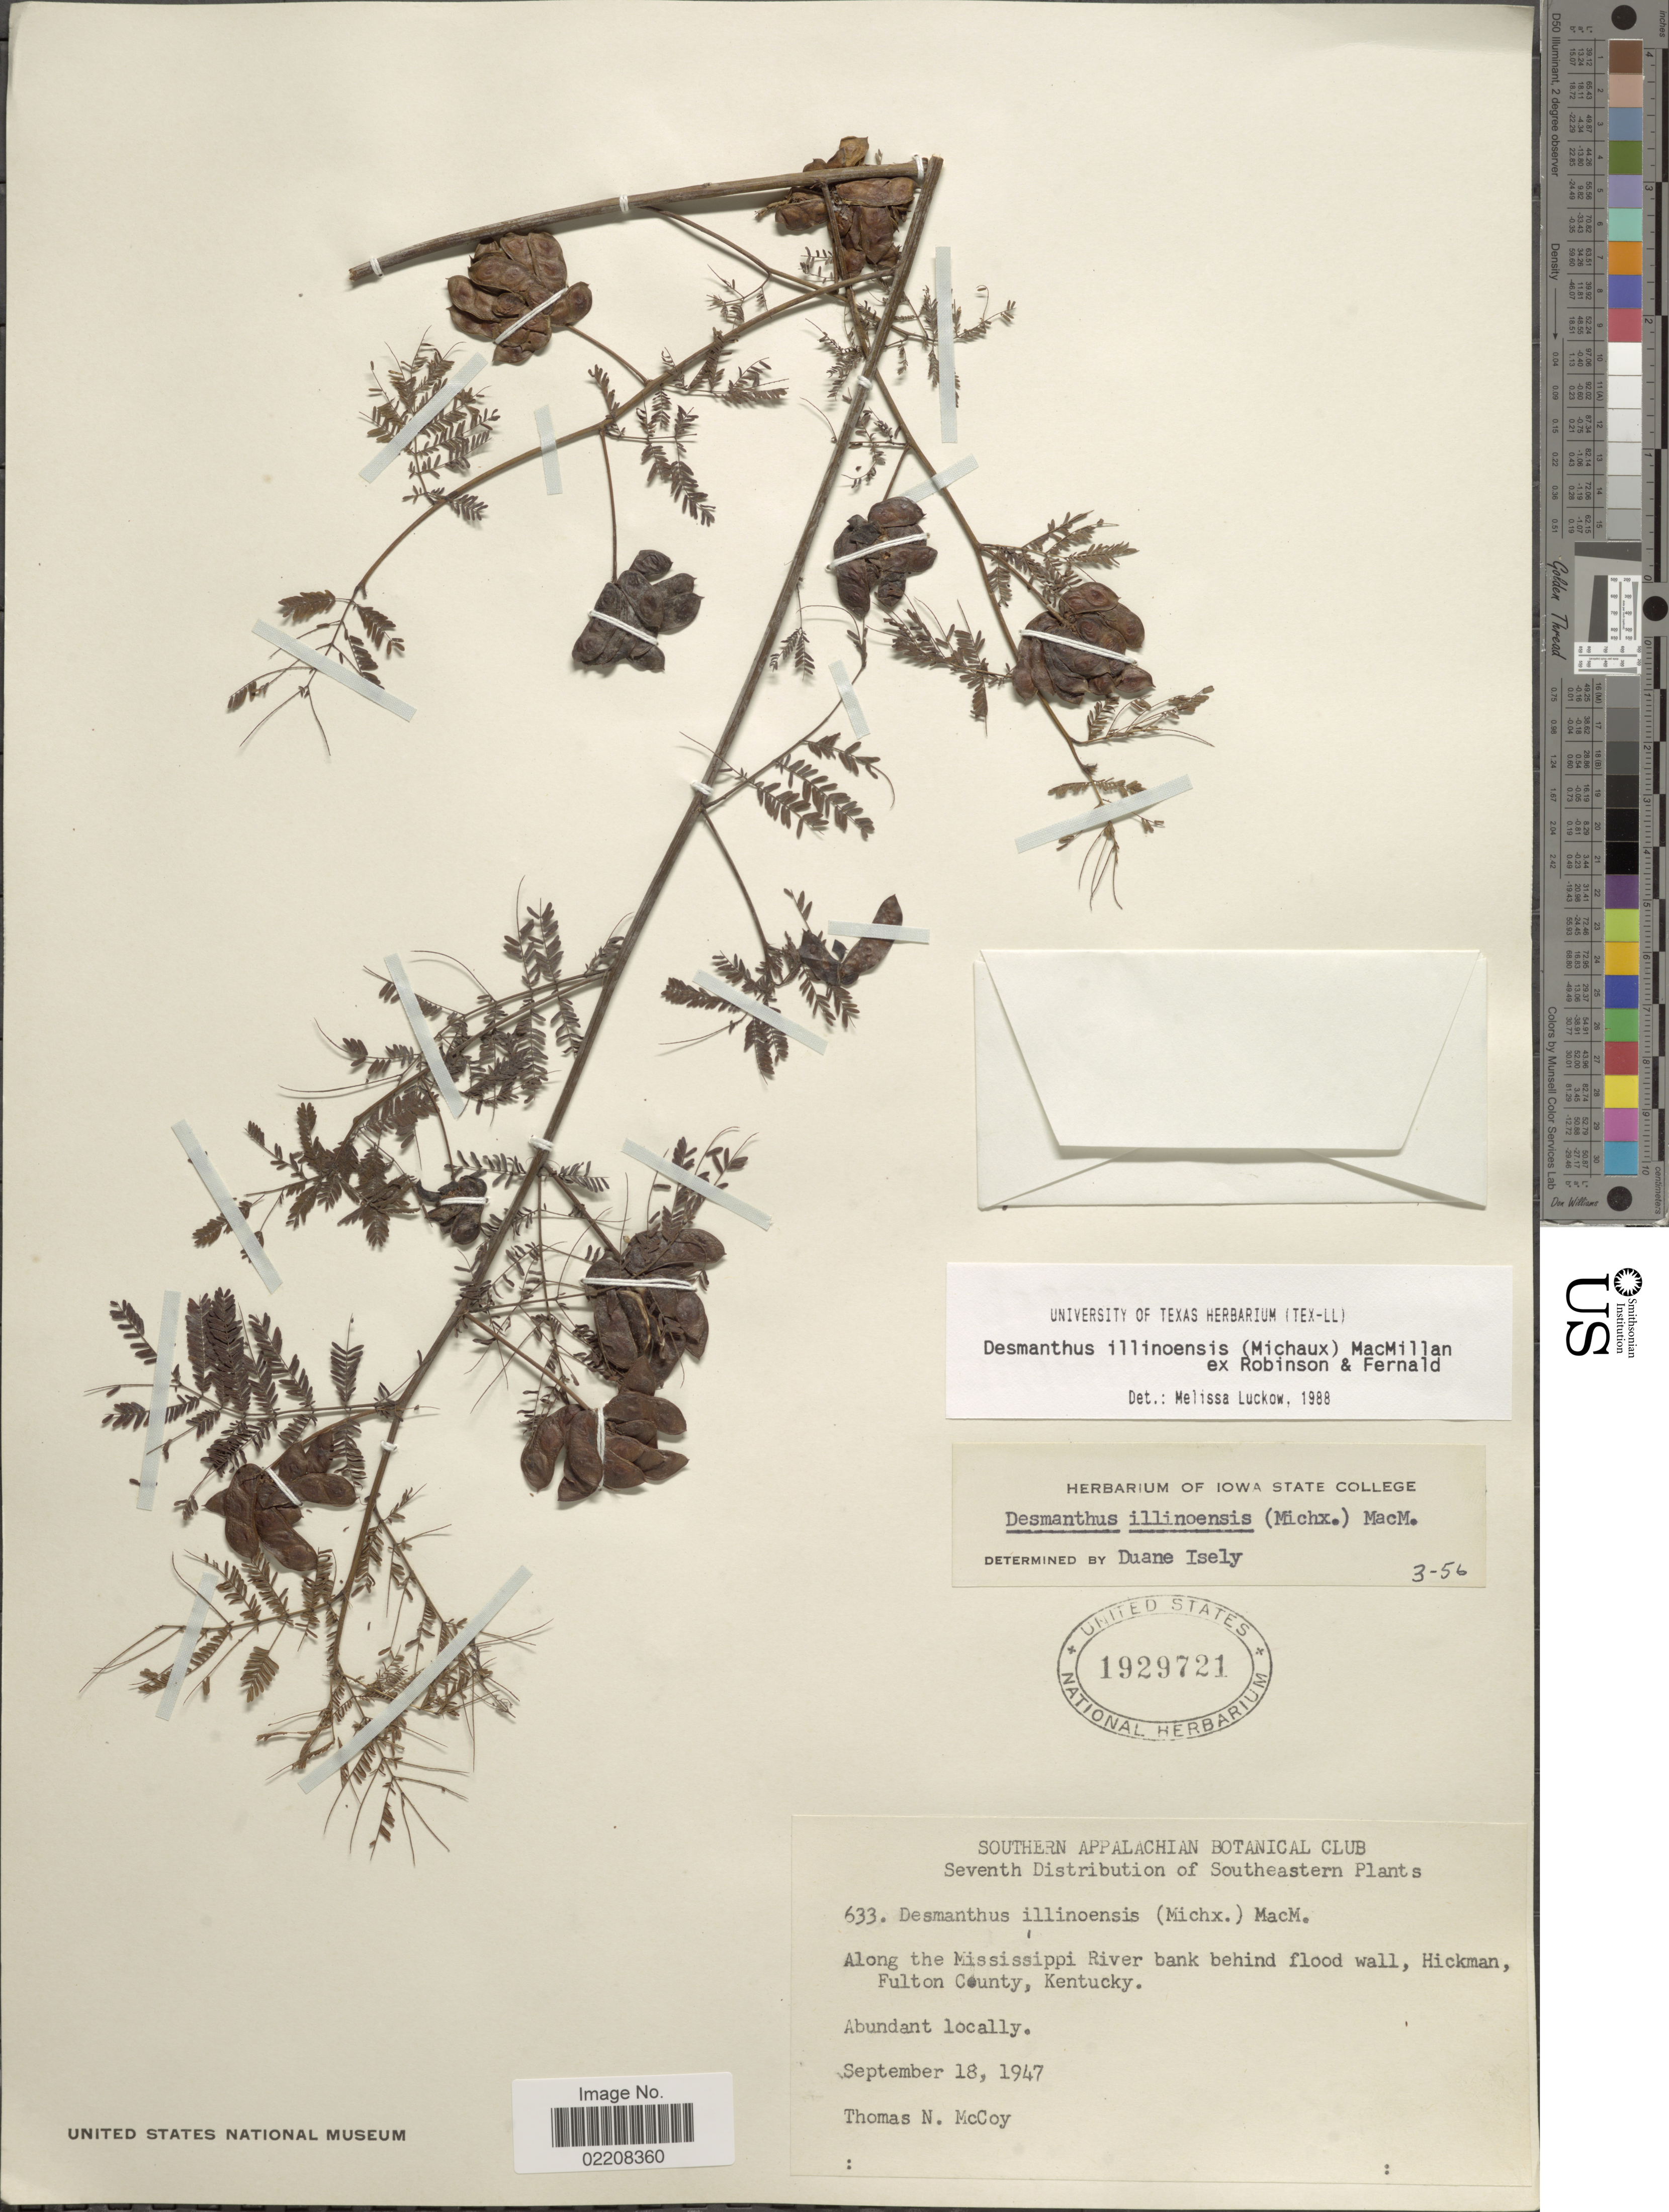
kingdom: Plantae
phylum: Tracheophyta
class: Magnoliopsida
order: Fabales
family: Fabaceae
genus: Desmanthus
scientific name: Desmanthus illinoensis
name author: (Michx.) MacMill.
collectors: T. N. McCoy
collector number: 633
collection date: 1947-09-18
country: United States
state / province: Kentucky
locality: Along the Mississippi River bank behind flood wall, Hickman, Fulton County, Kentucky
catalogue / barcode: US 1929721